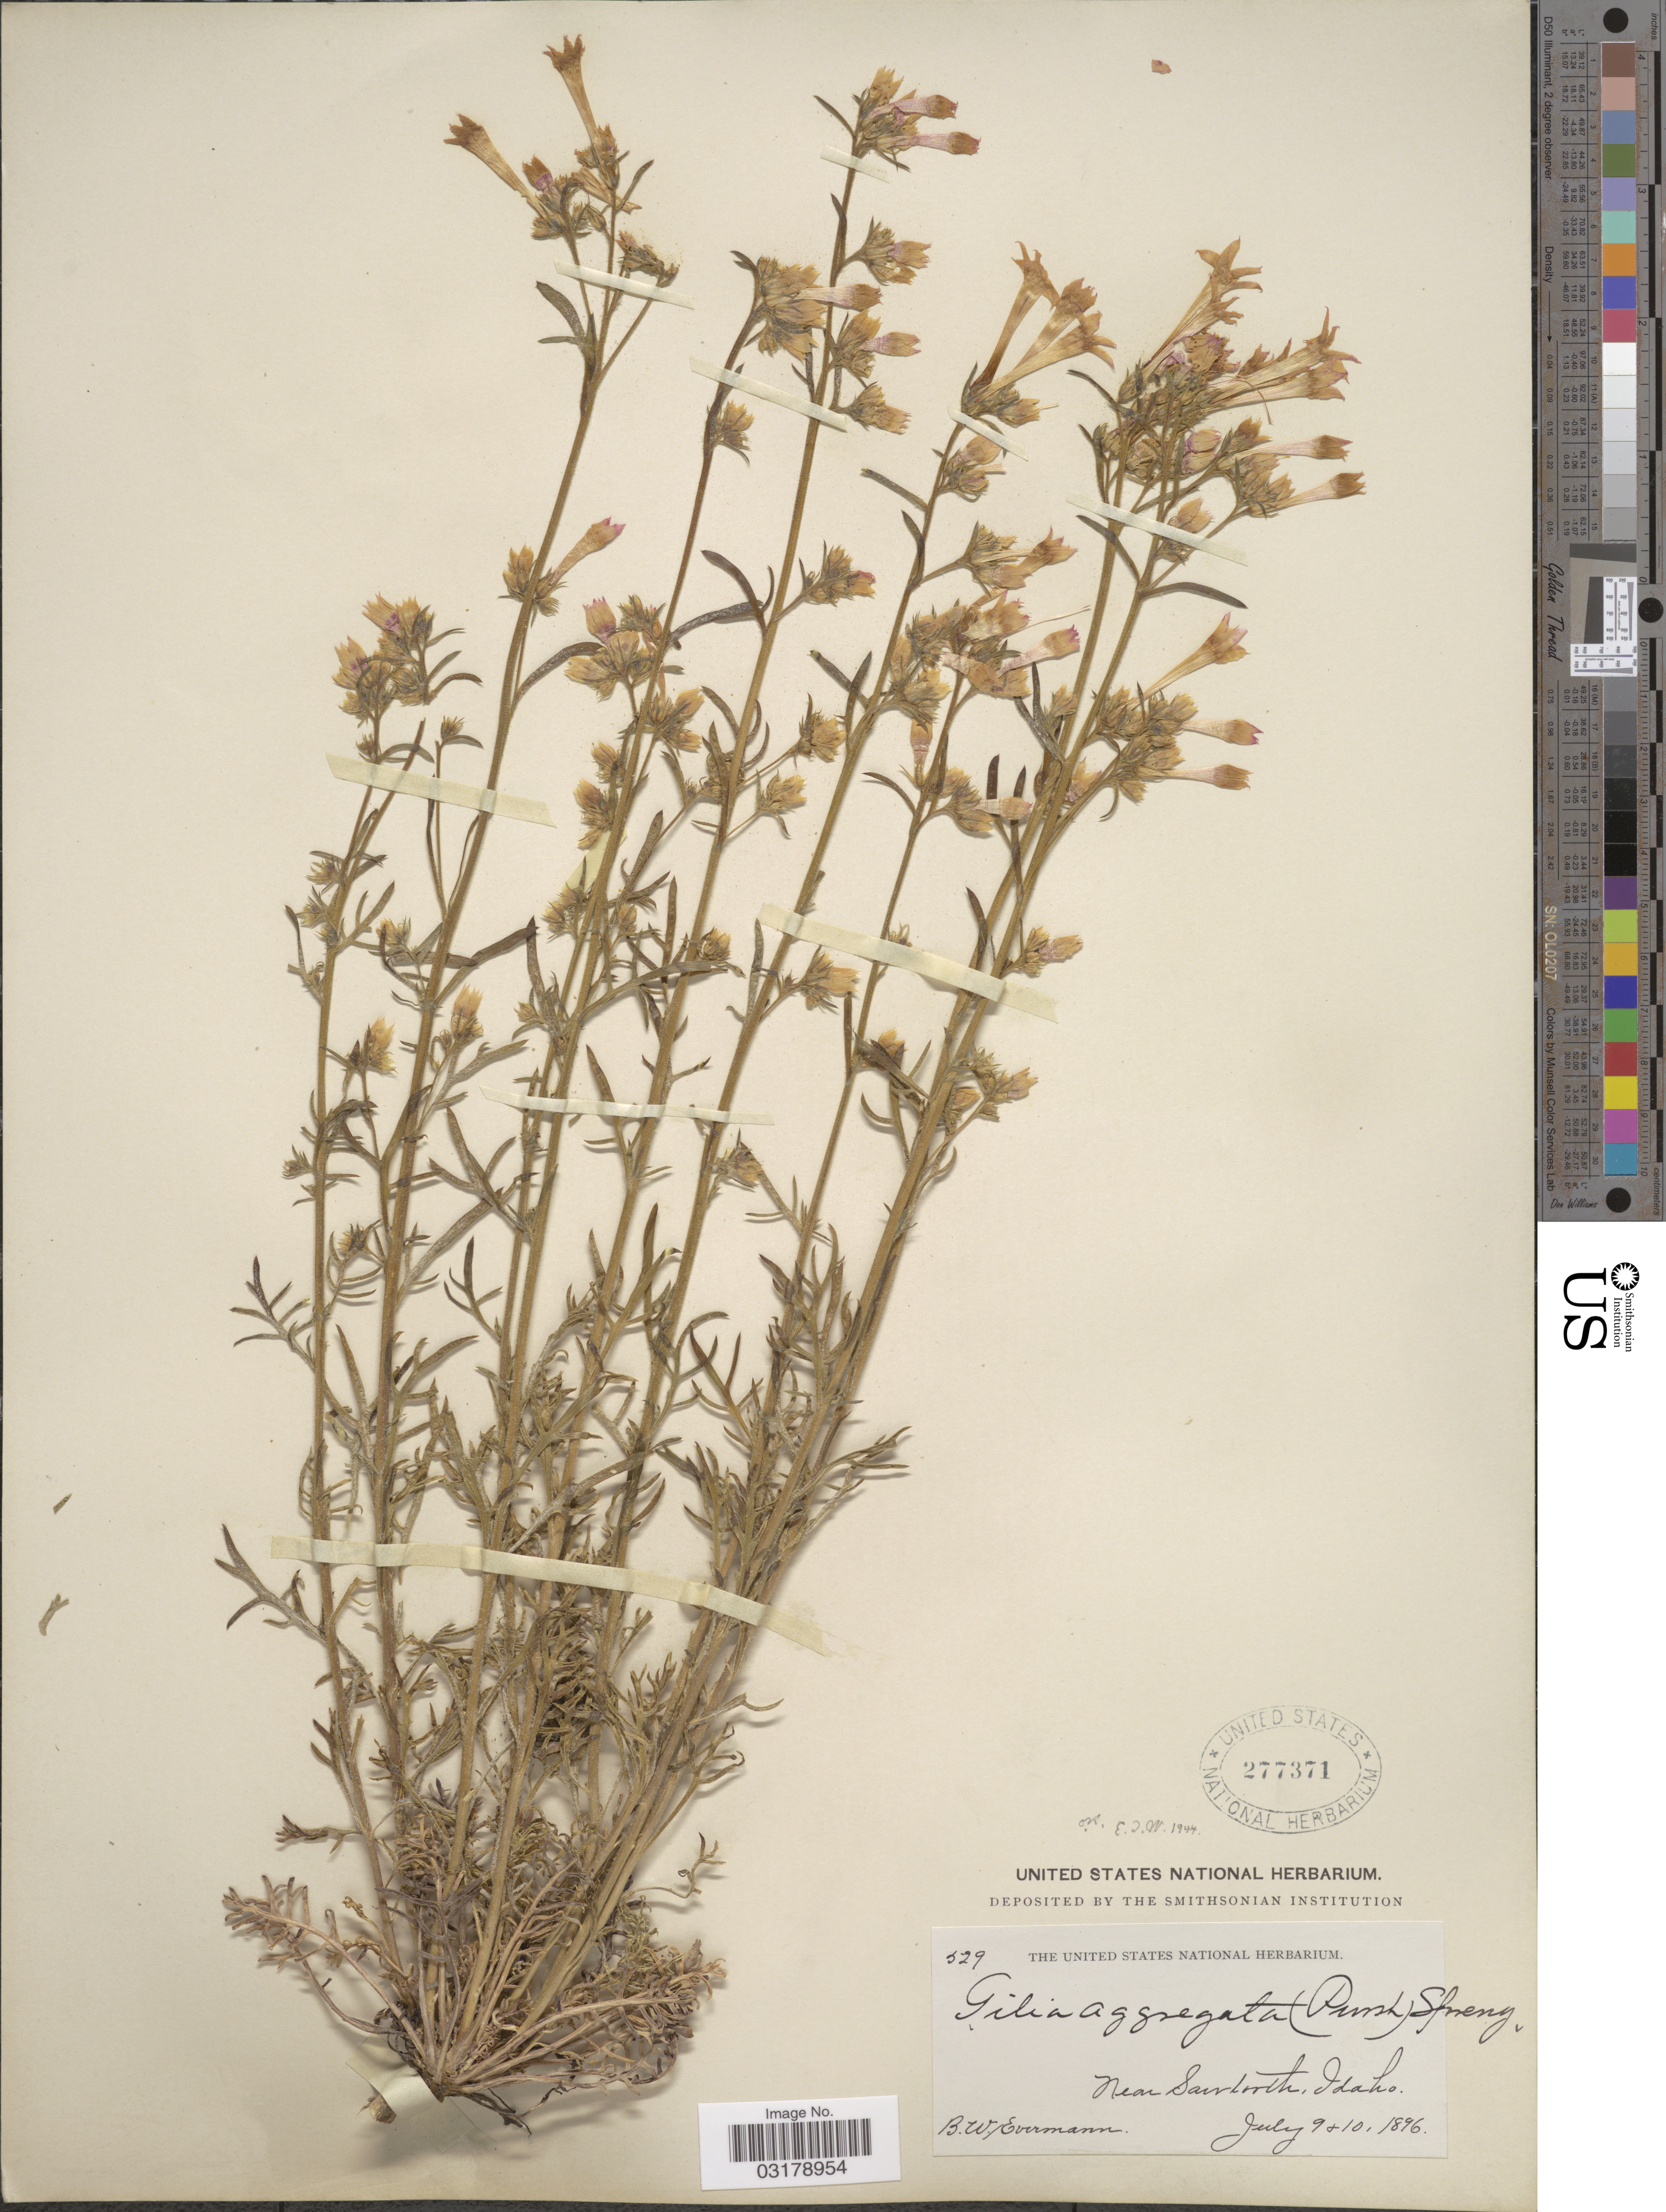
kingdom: Plantae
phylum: Tracheophyta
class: Magnoliopsida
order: Ericales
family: Polemoniaceae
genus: Ipomopsis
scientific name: Ipomopsis aggregata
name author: (Pursh) V.E. Grant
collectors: B. W. Evermann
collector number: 529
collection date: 1896-07-09/1896-07-10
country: United States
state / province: Idaho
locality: Near Sawtooth.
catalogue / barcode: US 277371